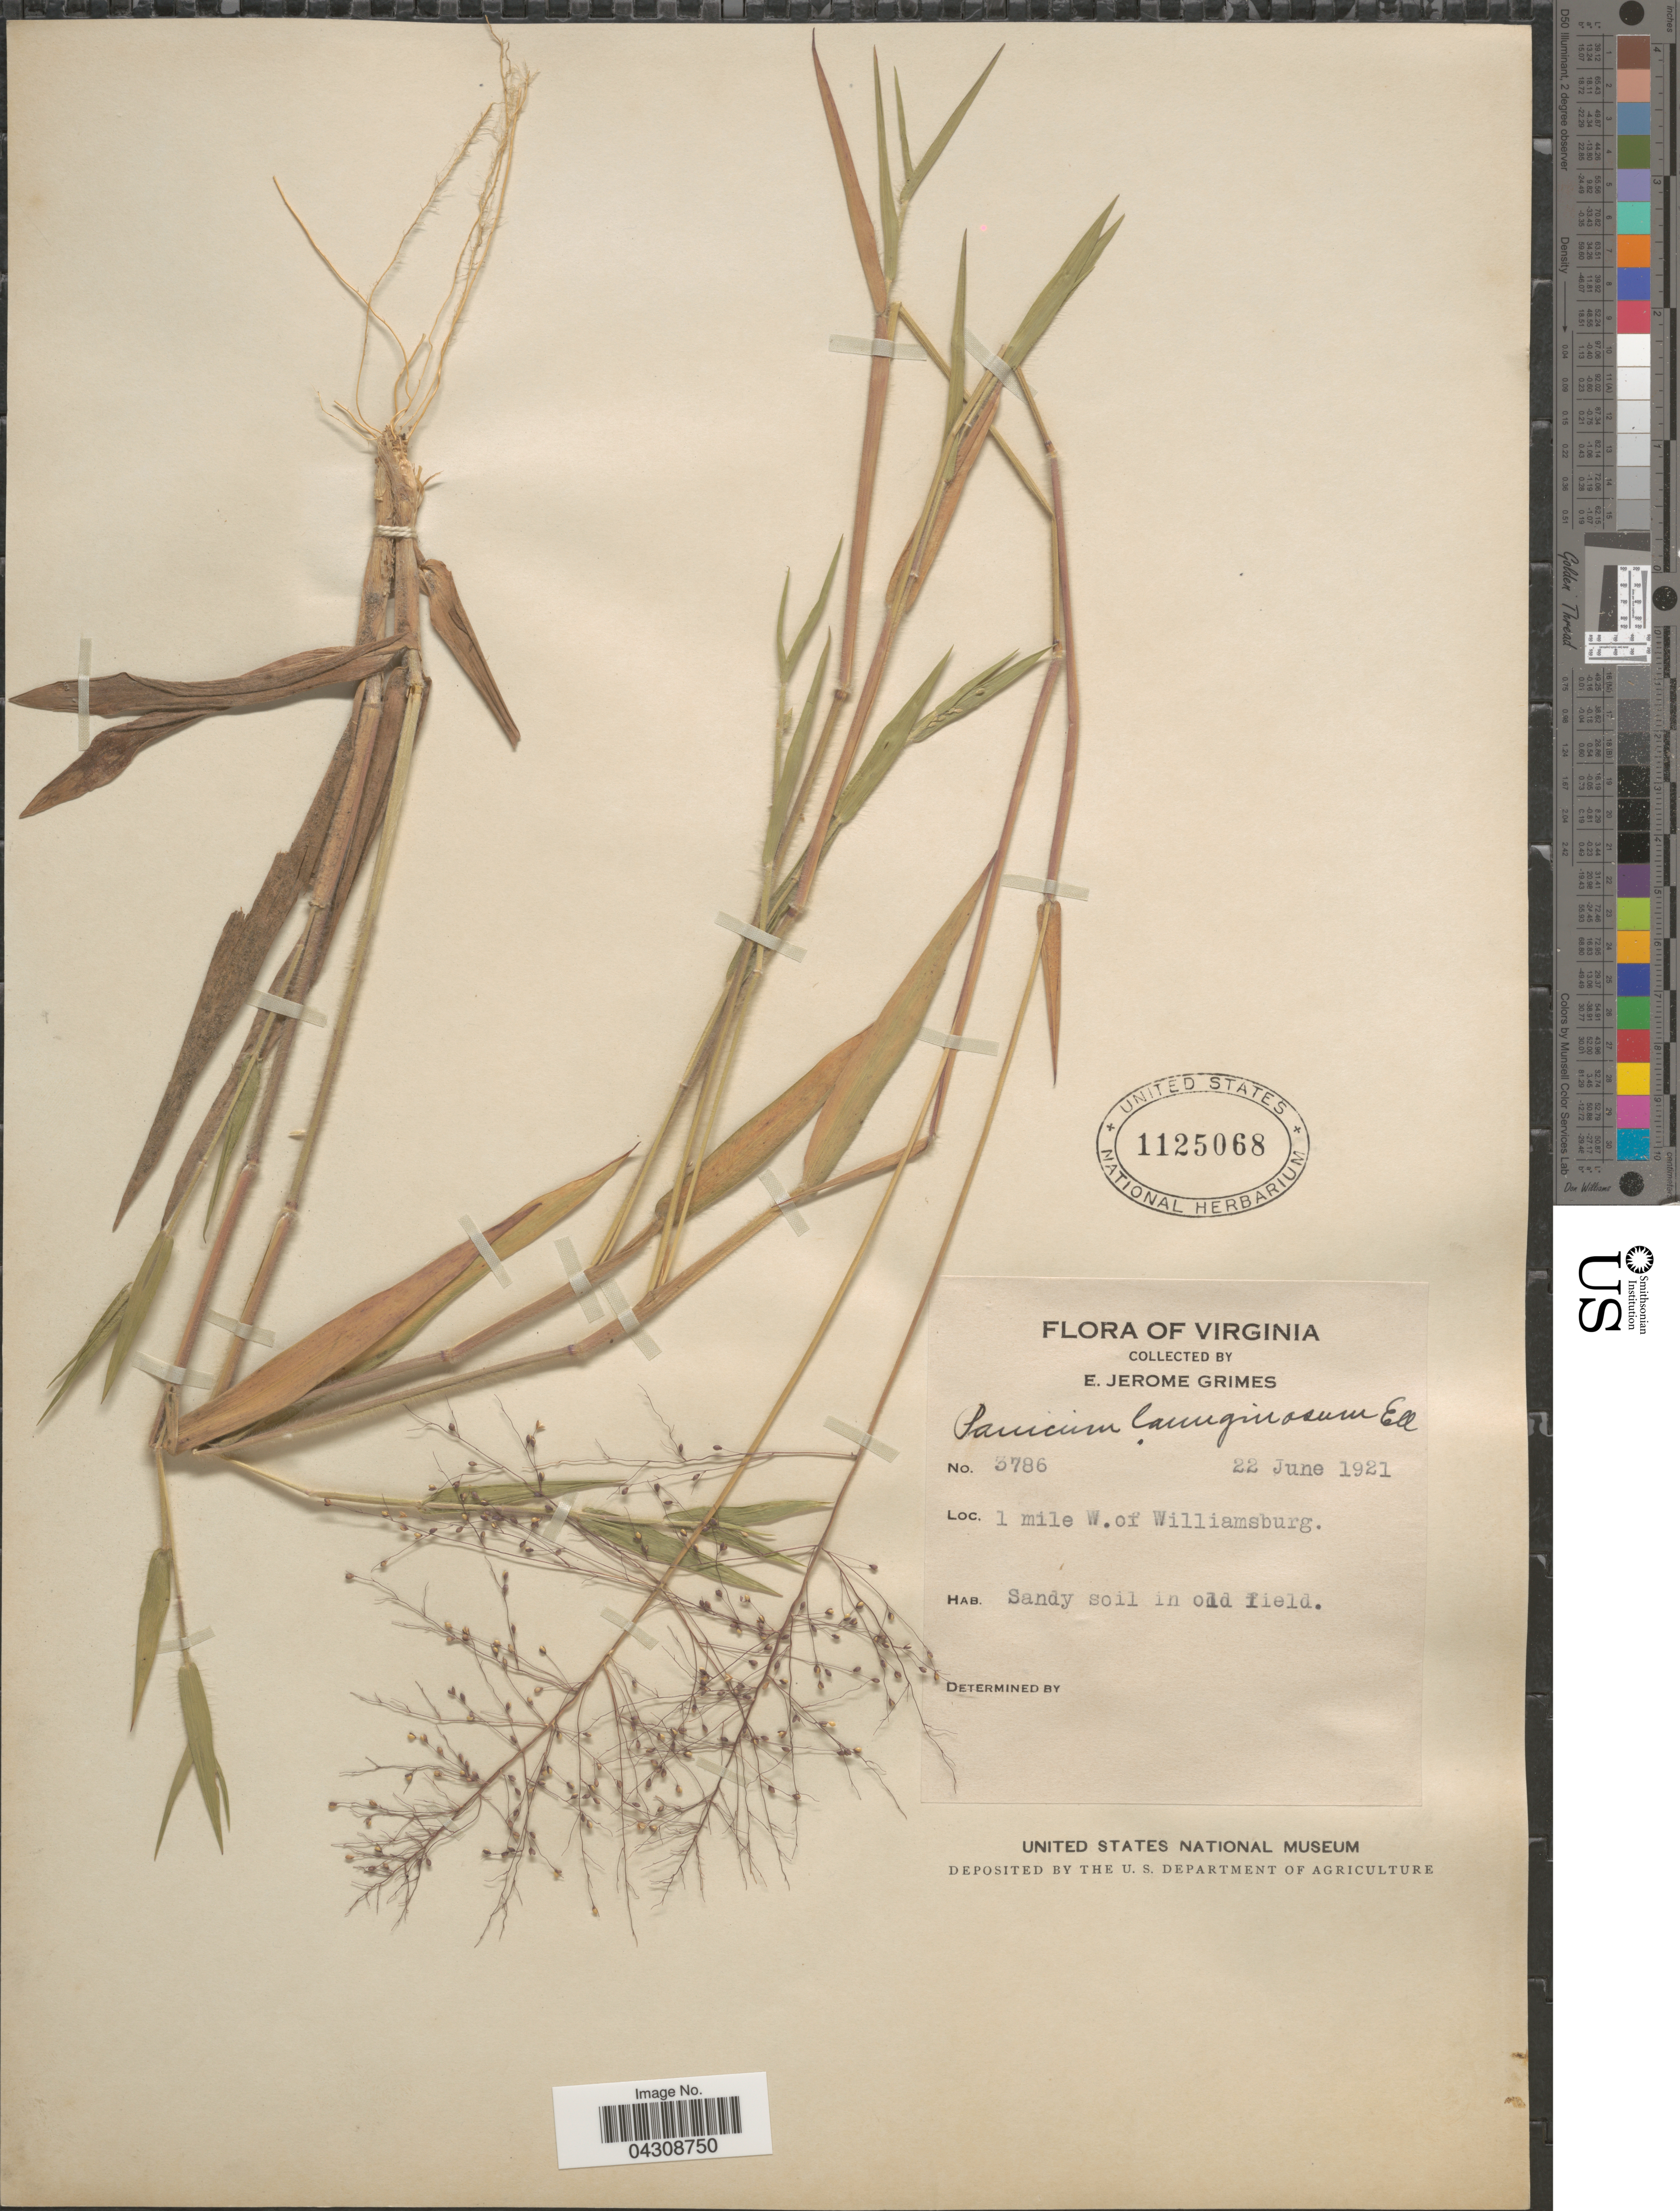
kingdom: Plantae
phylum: Tracheophyta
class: Liliopsida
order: Poales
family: Poaceae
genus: Dichanthelium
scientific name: Dichanthelium acuminatum var. acuminatum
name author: (Sw.) Gould & C.A. Clark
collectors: E. J. Grimes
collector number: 3786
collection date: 1921-06-22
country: United States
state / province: Virginia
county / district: City of Williamsburg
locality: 1 mile W. of Williamsburg.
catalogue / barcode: US 1125068